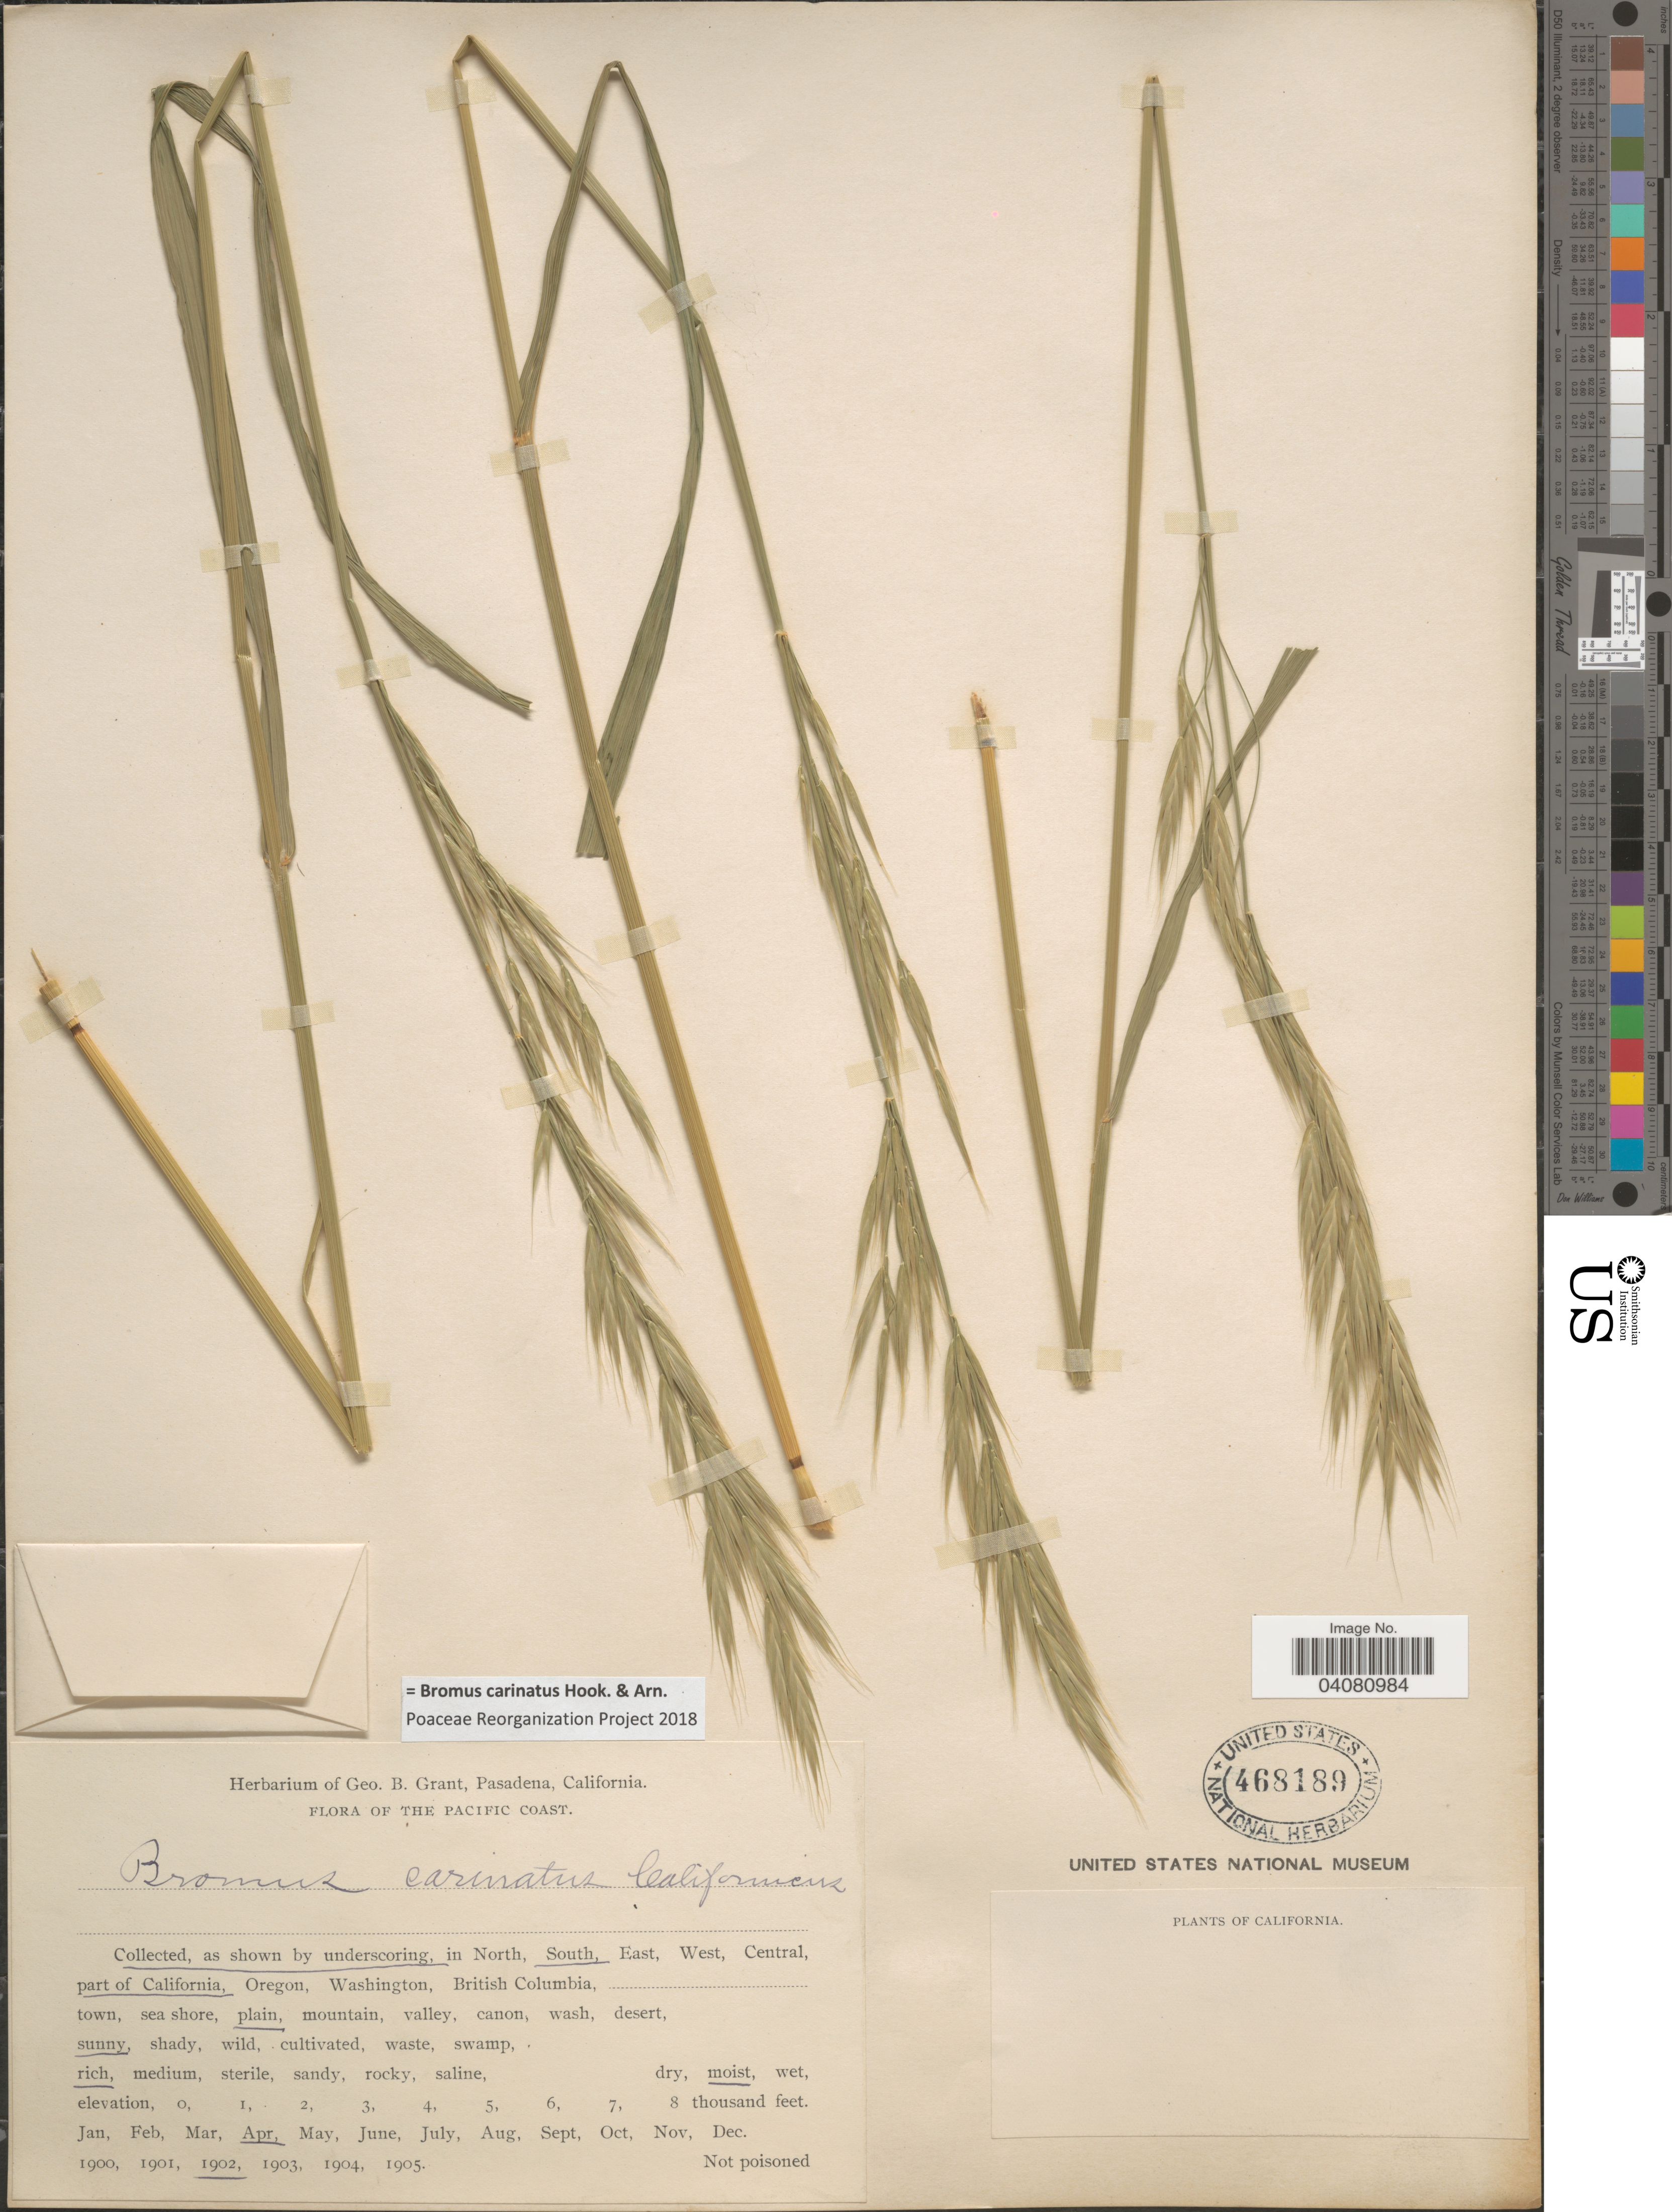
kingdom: Plantae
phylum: Tracheophyta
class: Liliopsida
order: Poales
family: Poaceae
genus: Bromus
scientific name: Bromus carinatus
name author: Hook. & Arn.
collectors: ex herb. Geo. B. Grant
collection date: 1902-04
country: United States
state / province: California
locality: The Pacific Coast. South part of California.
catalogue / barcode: US 468189